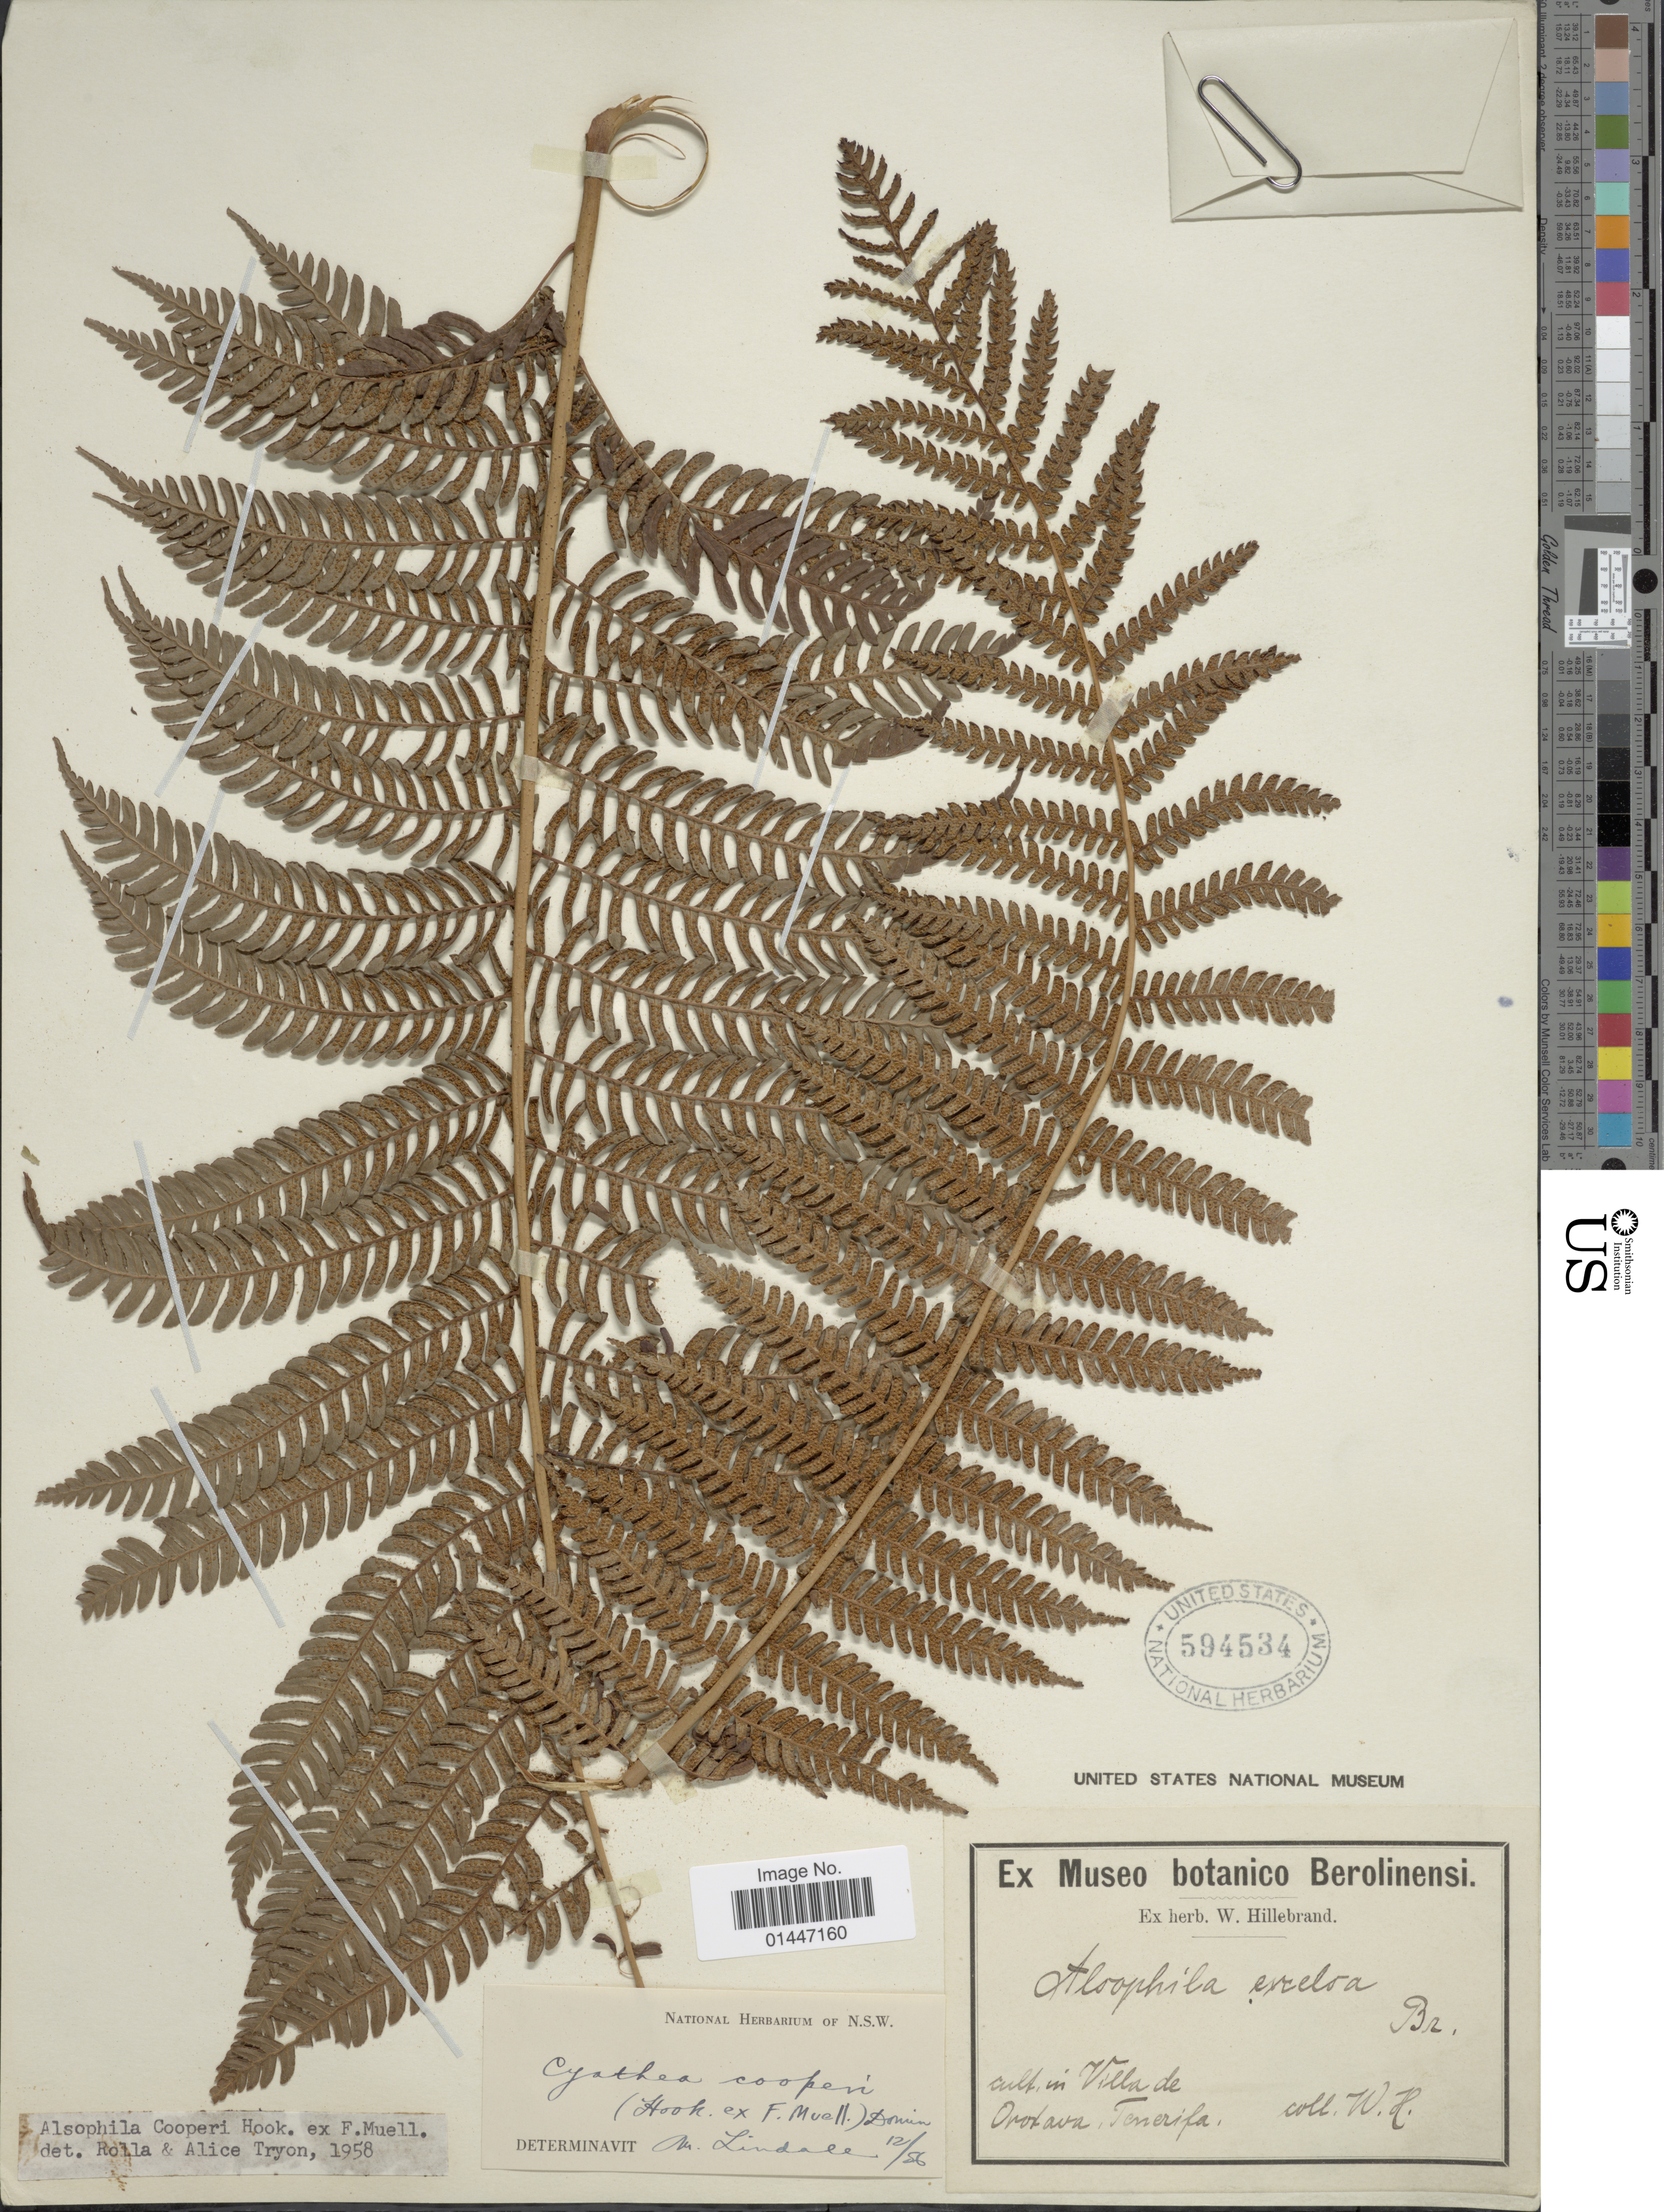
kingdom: Plantae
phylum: Tracheophyta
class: Polypodiopsida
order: Cyatheales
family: Cyatheaceae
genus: Sphaeropteris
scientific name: Sphaeropteris cooperi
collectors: W. Hillebrand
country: Spain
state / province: Canarias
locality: Villa de Orotava, Tenerifa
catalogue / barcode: US 594534